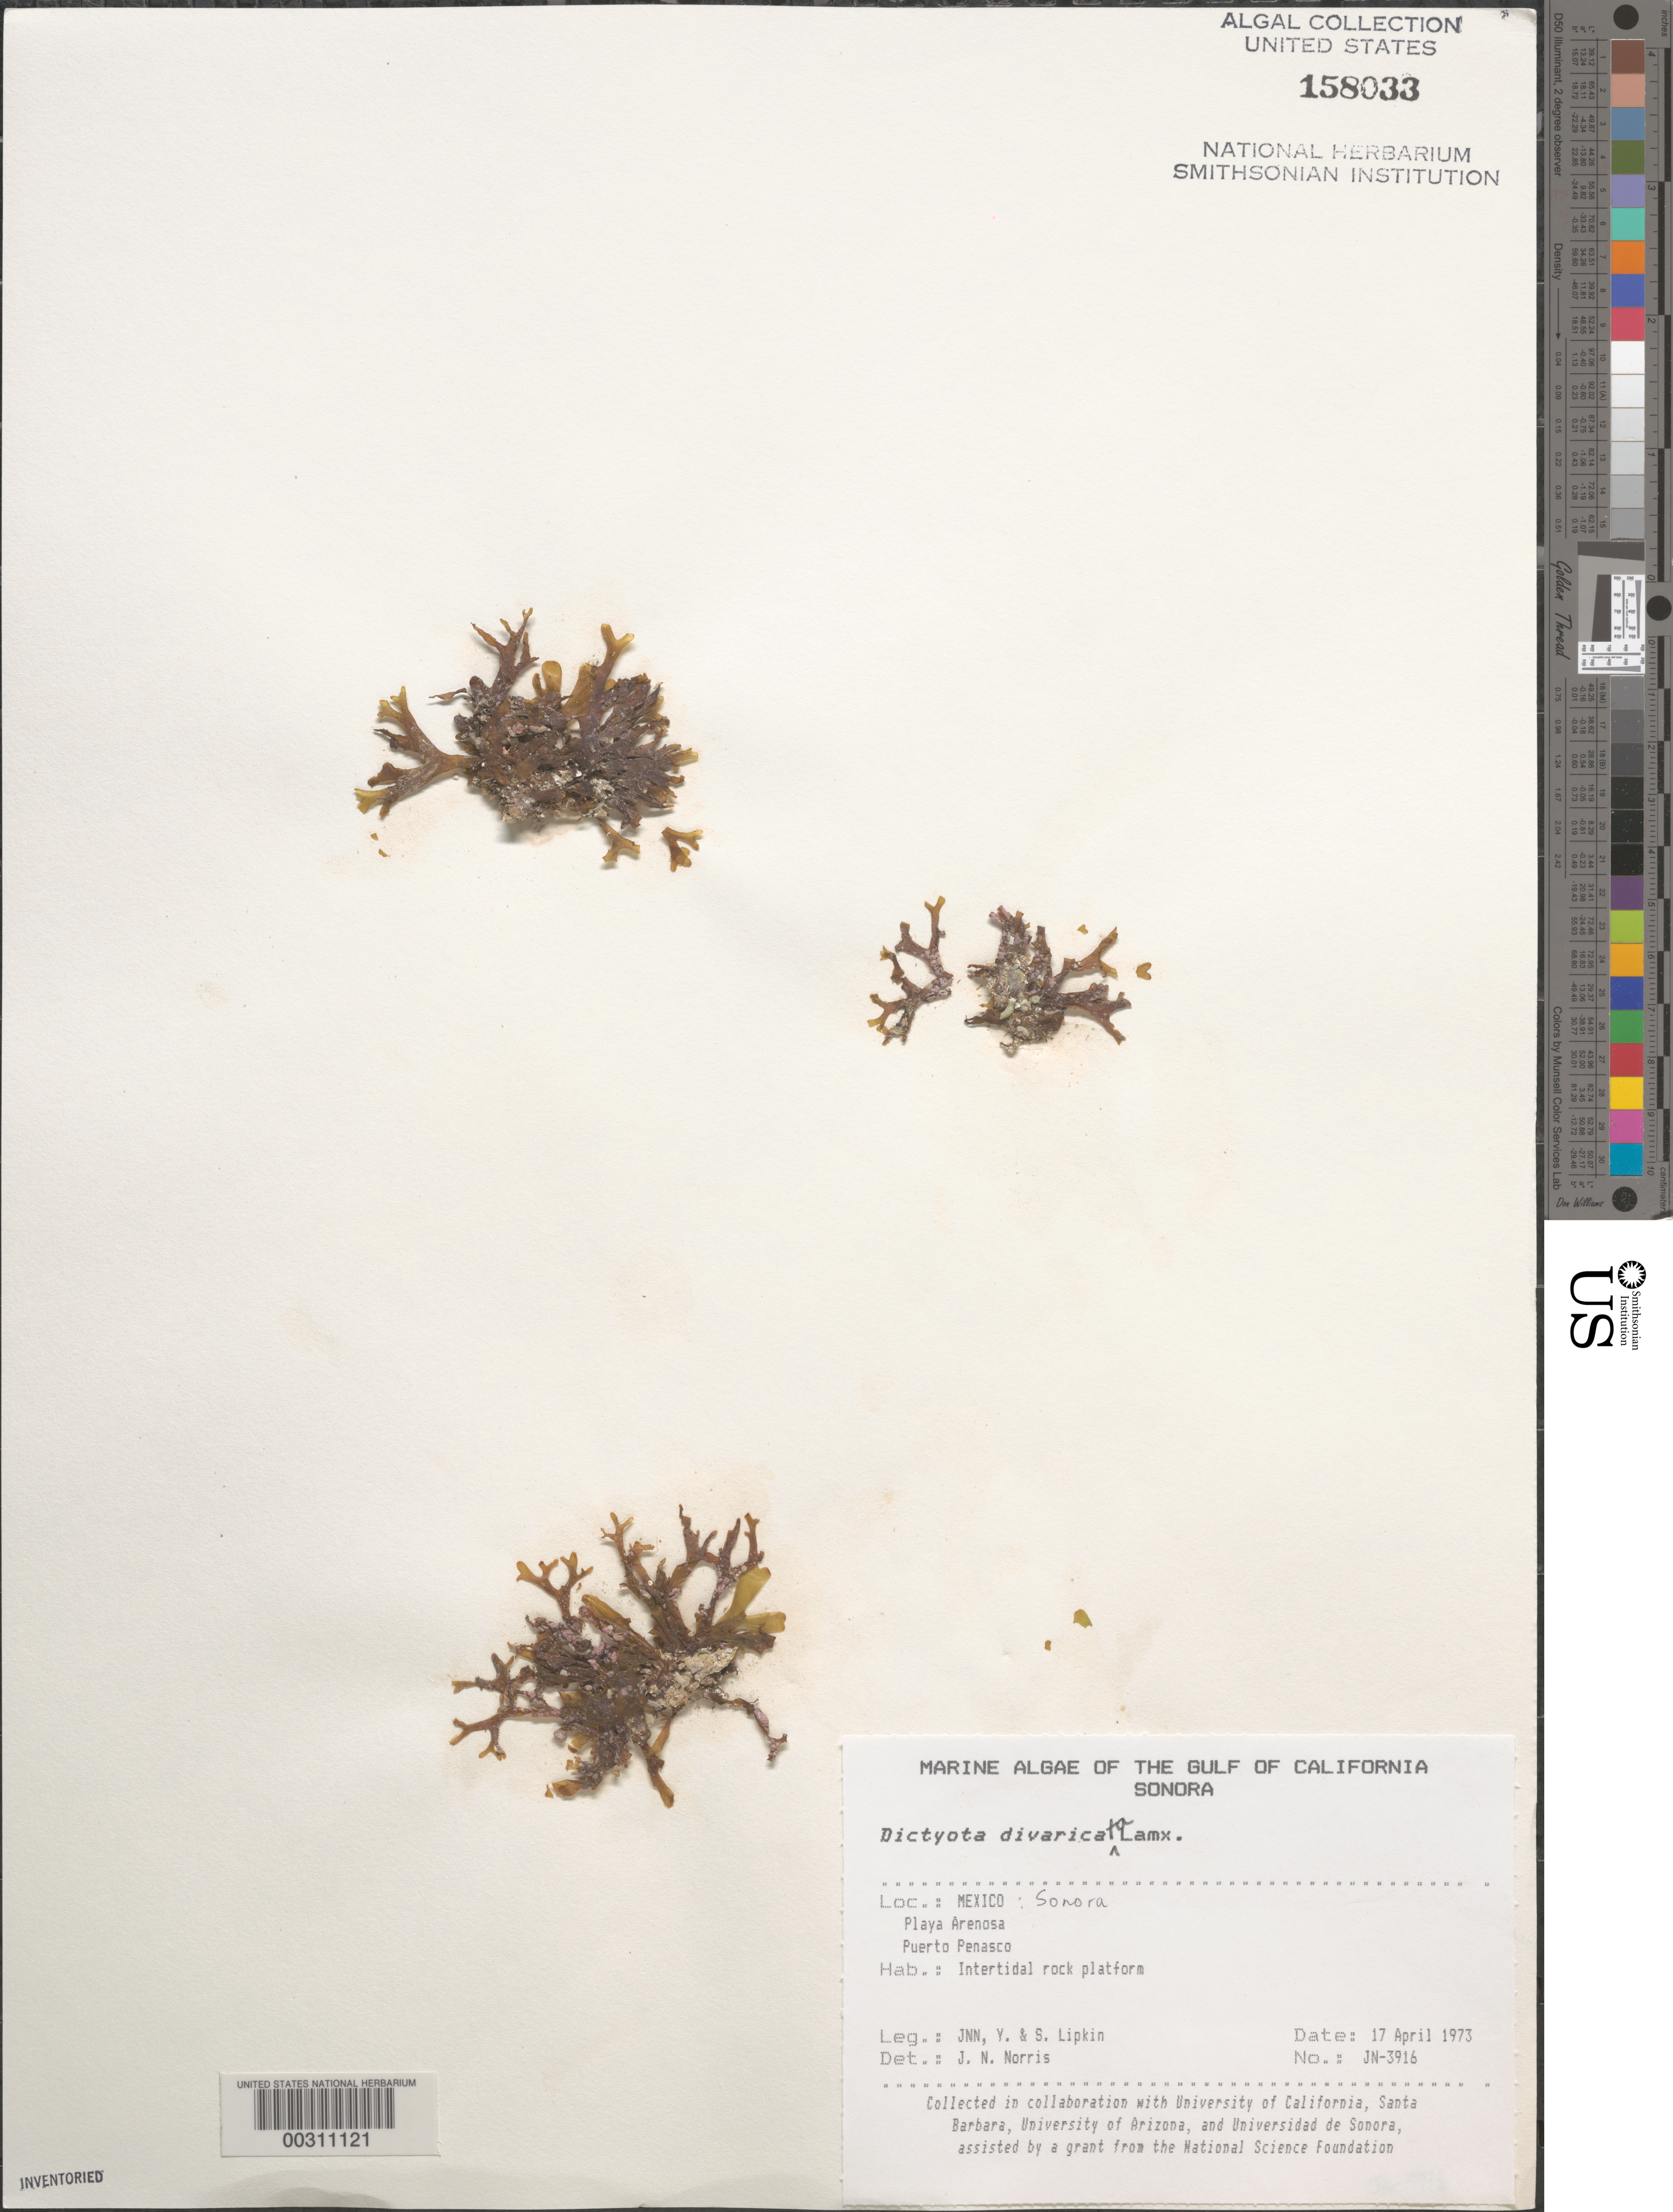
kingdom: Chromista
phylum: Ochrophyta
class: Phaeophyceae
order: Dictyotales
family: Dictyotaceae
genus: Dictyota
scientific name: Dictyota divaricata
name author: J.V.Lamouroux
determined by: Norris, James N.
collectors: J. N. Norris, Y. Lipkin & S. Lipkin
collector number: JN-3916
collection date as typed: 17 Apr 1973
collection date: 1973-04-17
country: Mexico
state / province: Sonora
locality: Playa Arenosa, Puerto Penasco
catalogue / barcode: US 158033